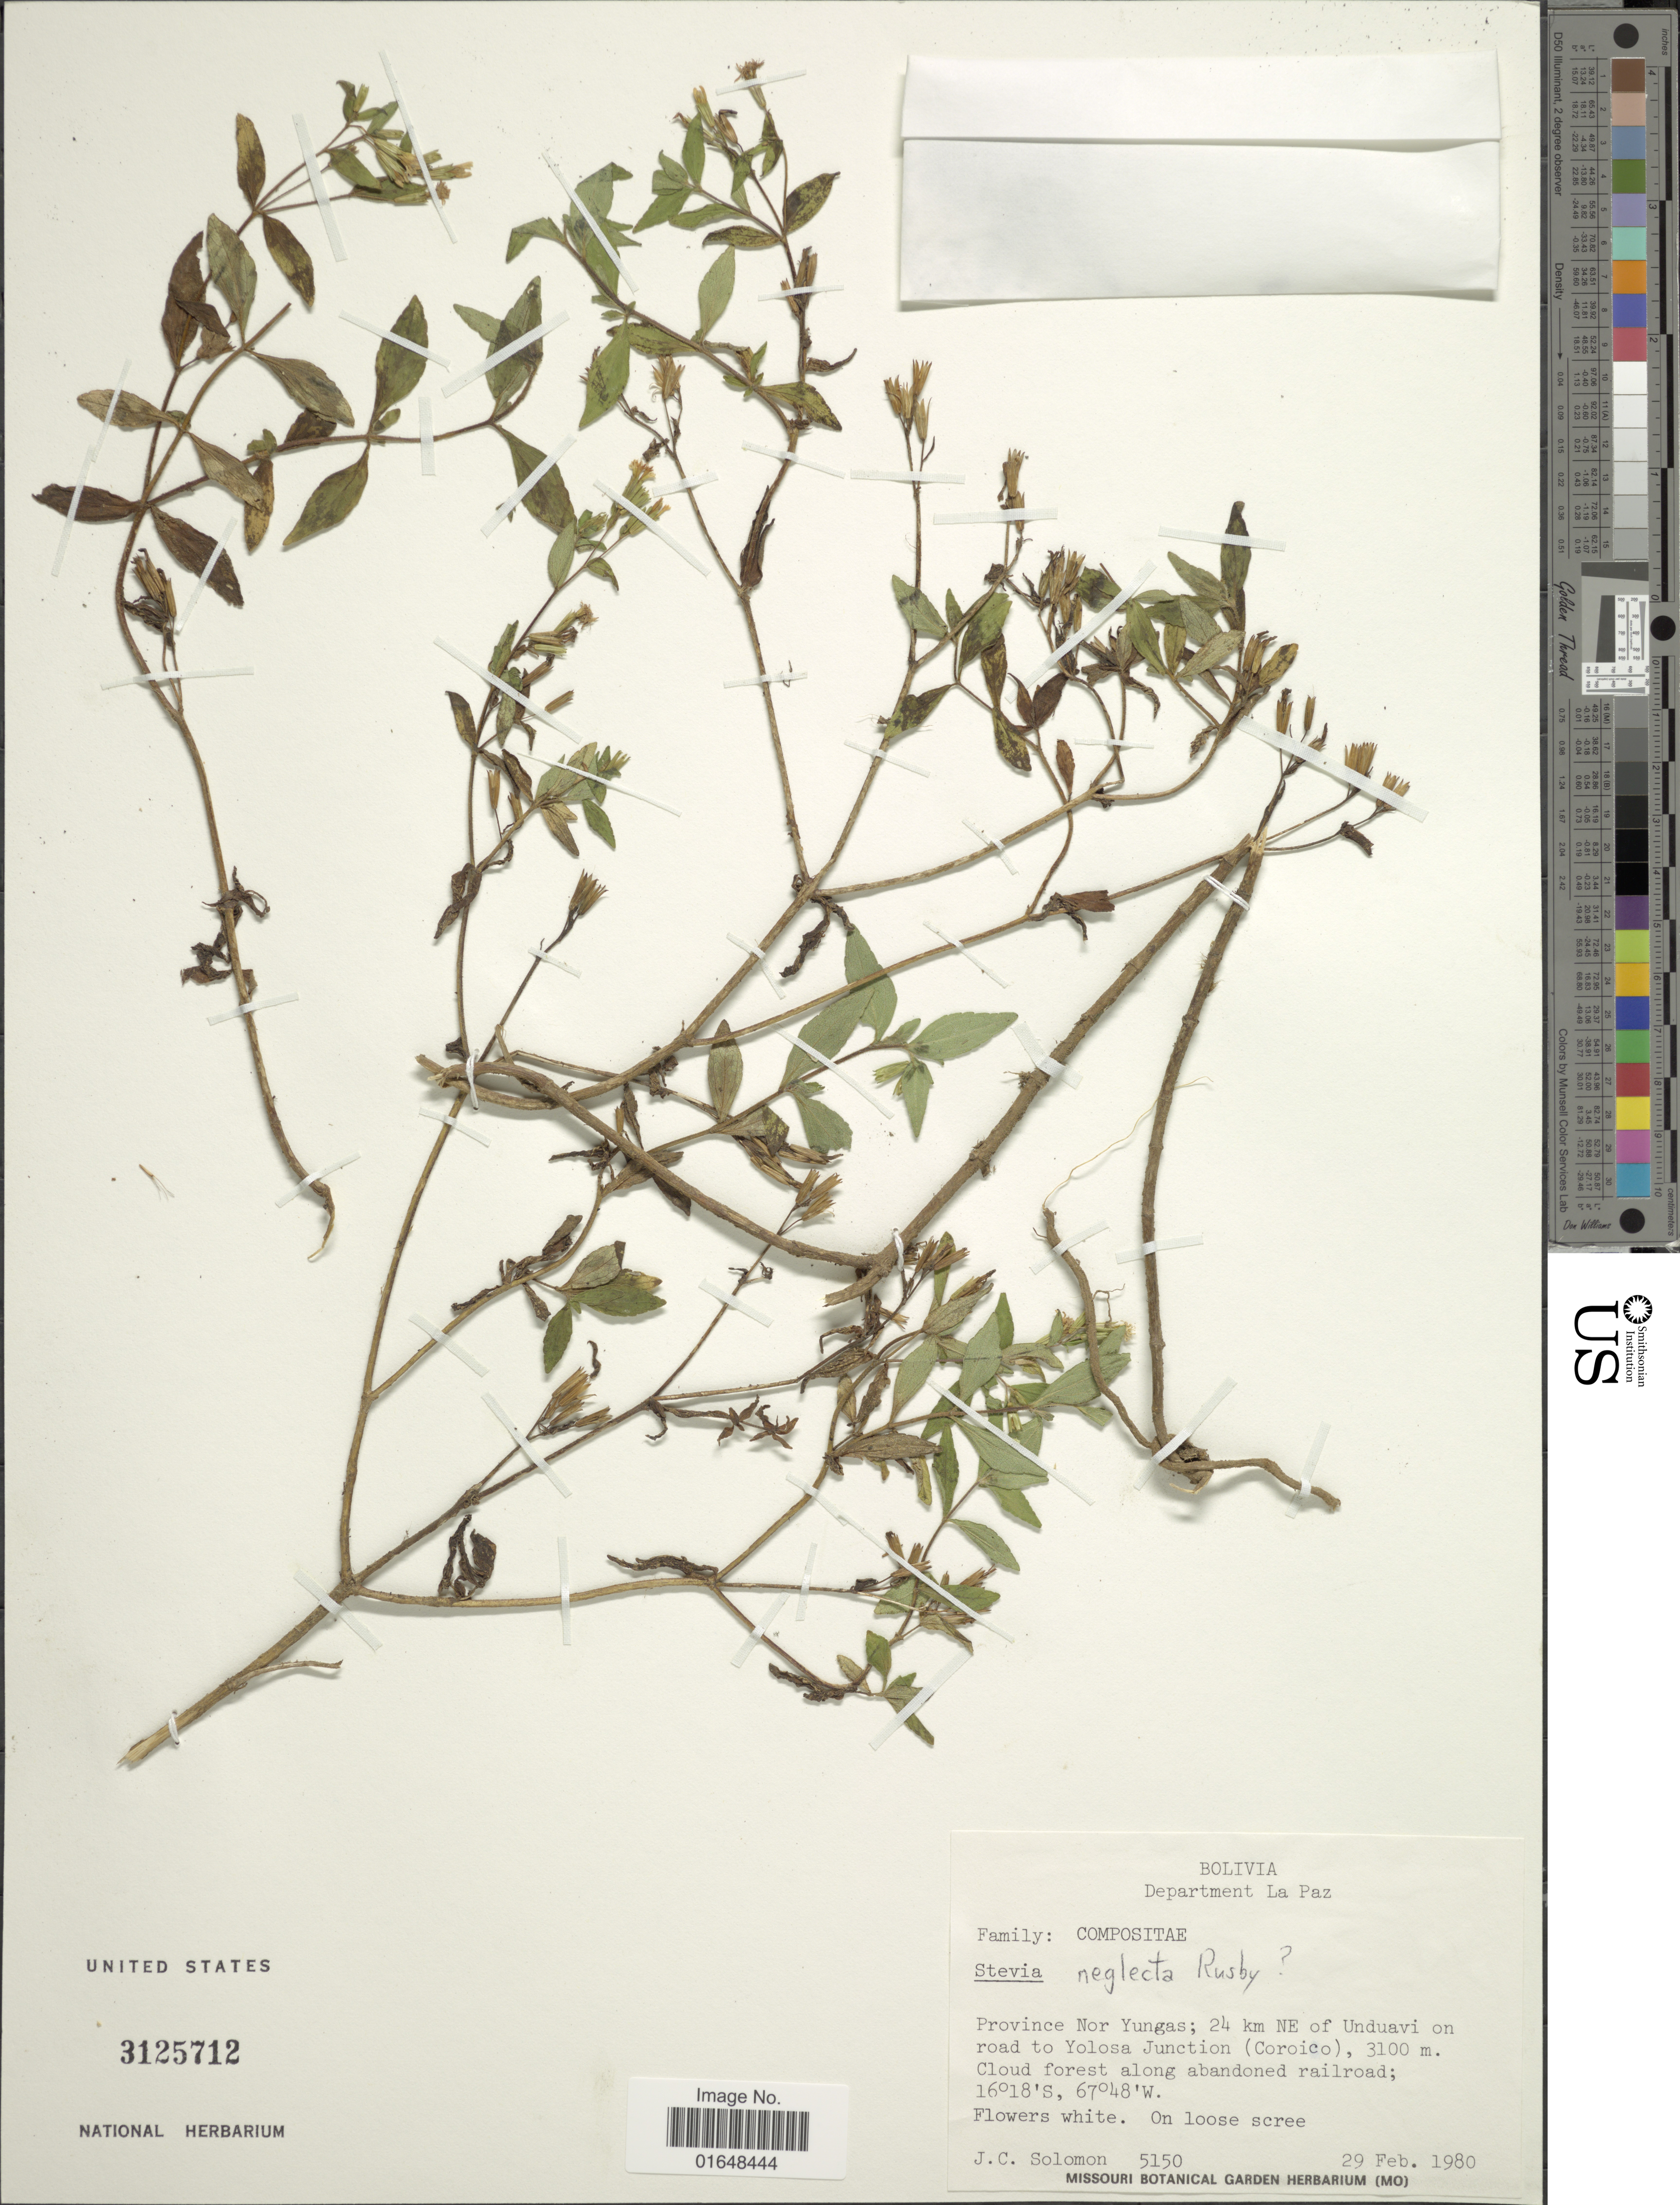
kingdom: Plantae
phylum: Tracheophyta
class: Magnoliopsida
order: Asterales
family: Asteraceae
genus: Stevia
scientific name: Stevia neglecta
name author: Rusby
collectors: J. C. Solomon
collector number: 5150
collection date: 1980-02-29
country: Bolivia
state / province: La Paz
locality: Department La Paz. Province Nor Yungas; 24 km NE of Unduavi on road to Yolosa Junction 9Coroico)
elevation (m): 3100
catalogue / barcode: US 3125712